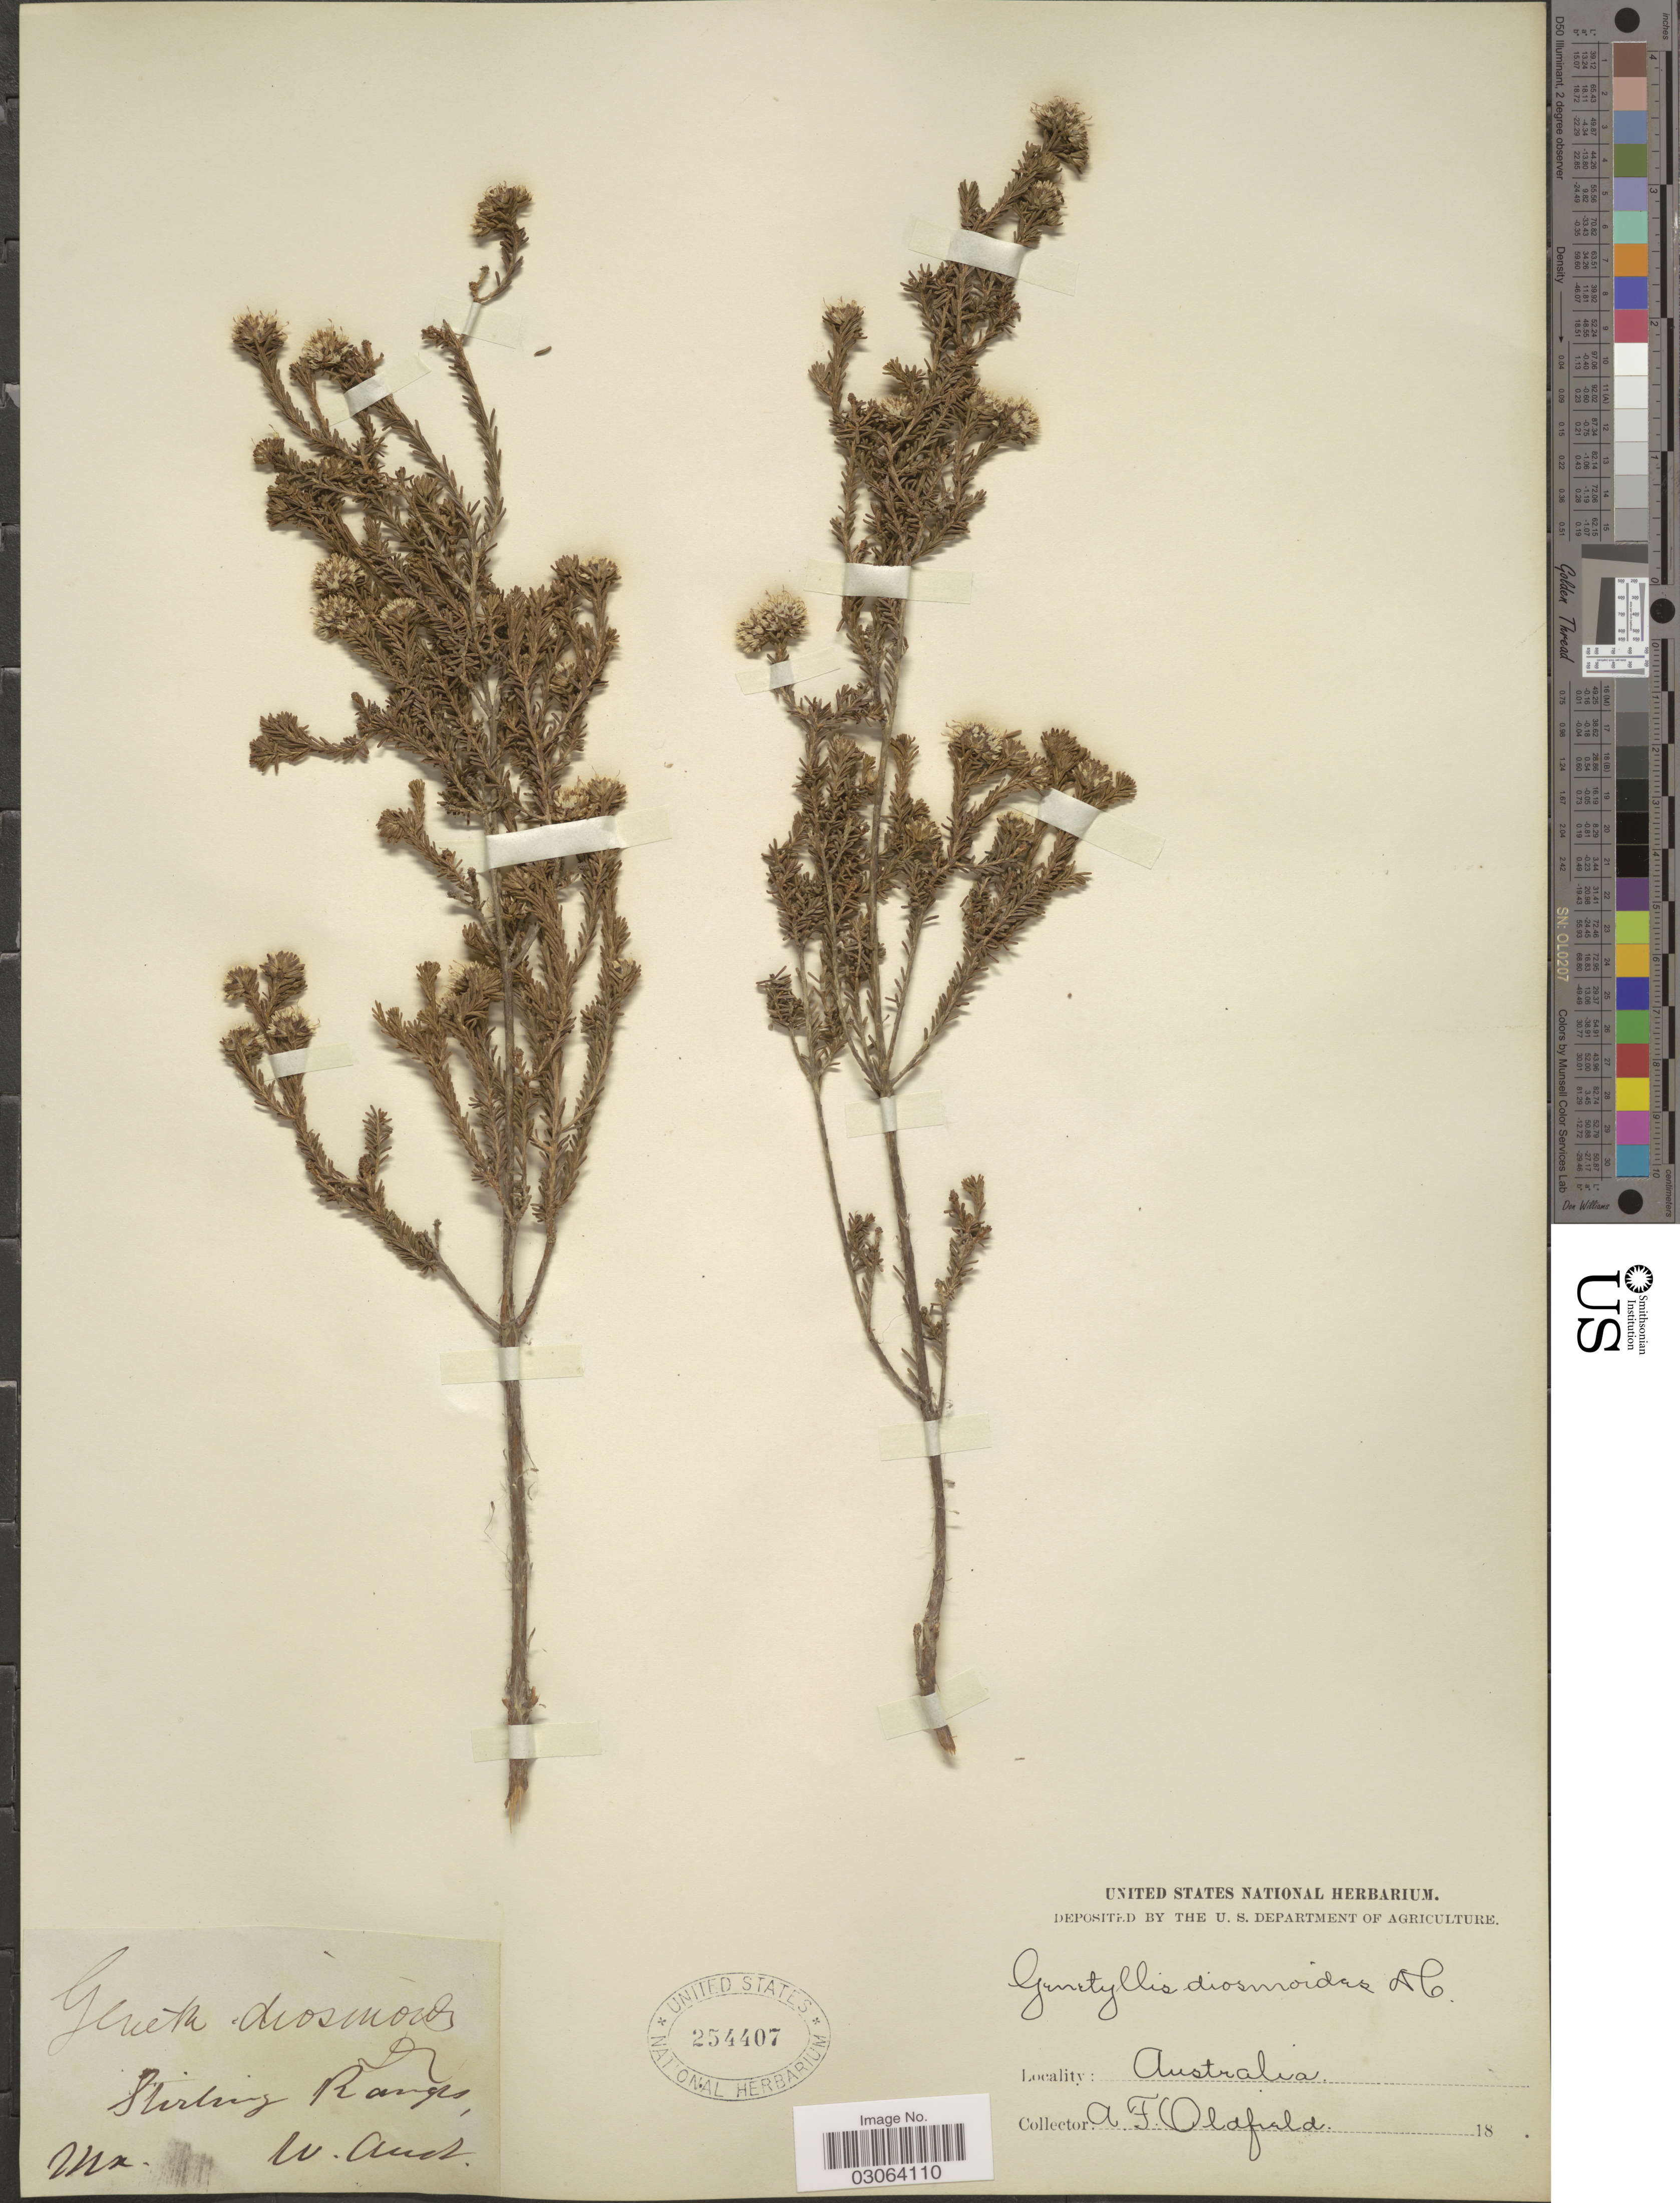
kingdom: Plantae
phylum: Tracheophyta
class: Magnoliopsida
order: Myrtales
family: Myrtaceae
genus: Darwinia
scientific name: Darwinia diosmoides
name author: Benth.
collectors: A. Oldfield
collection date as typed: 18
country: Australia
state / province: Western Australia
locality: Stirling Ranges.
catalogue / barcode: US 254407